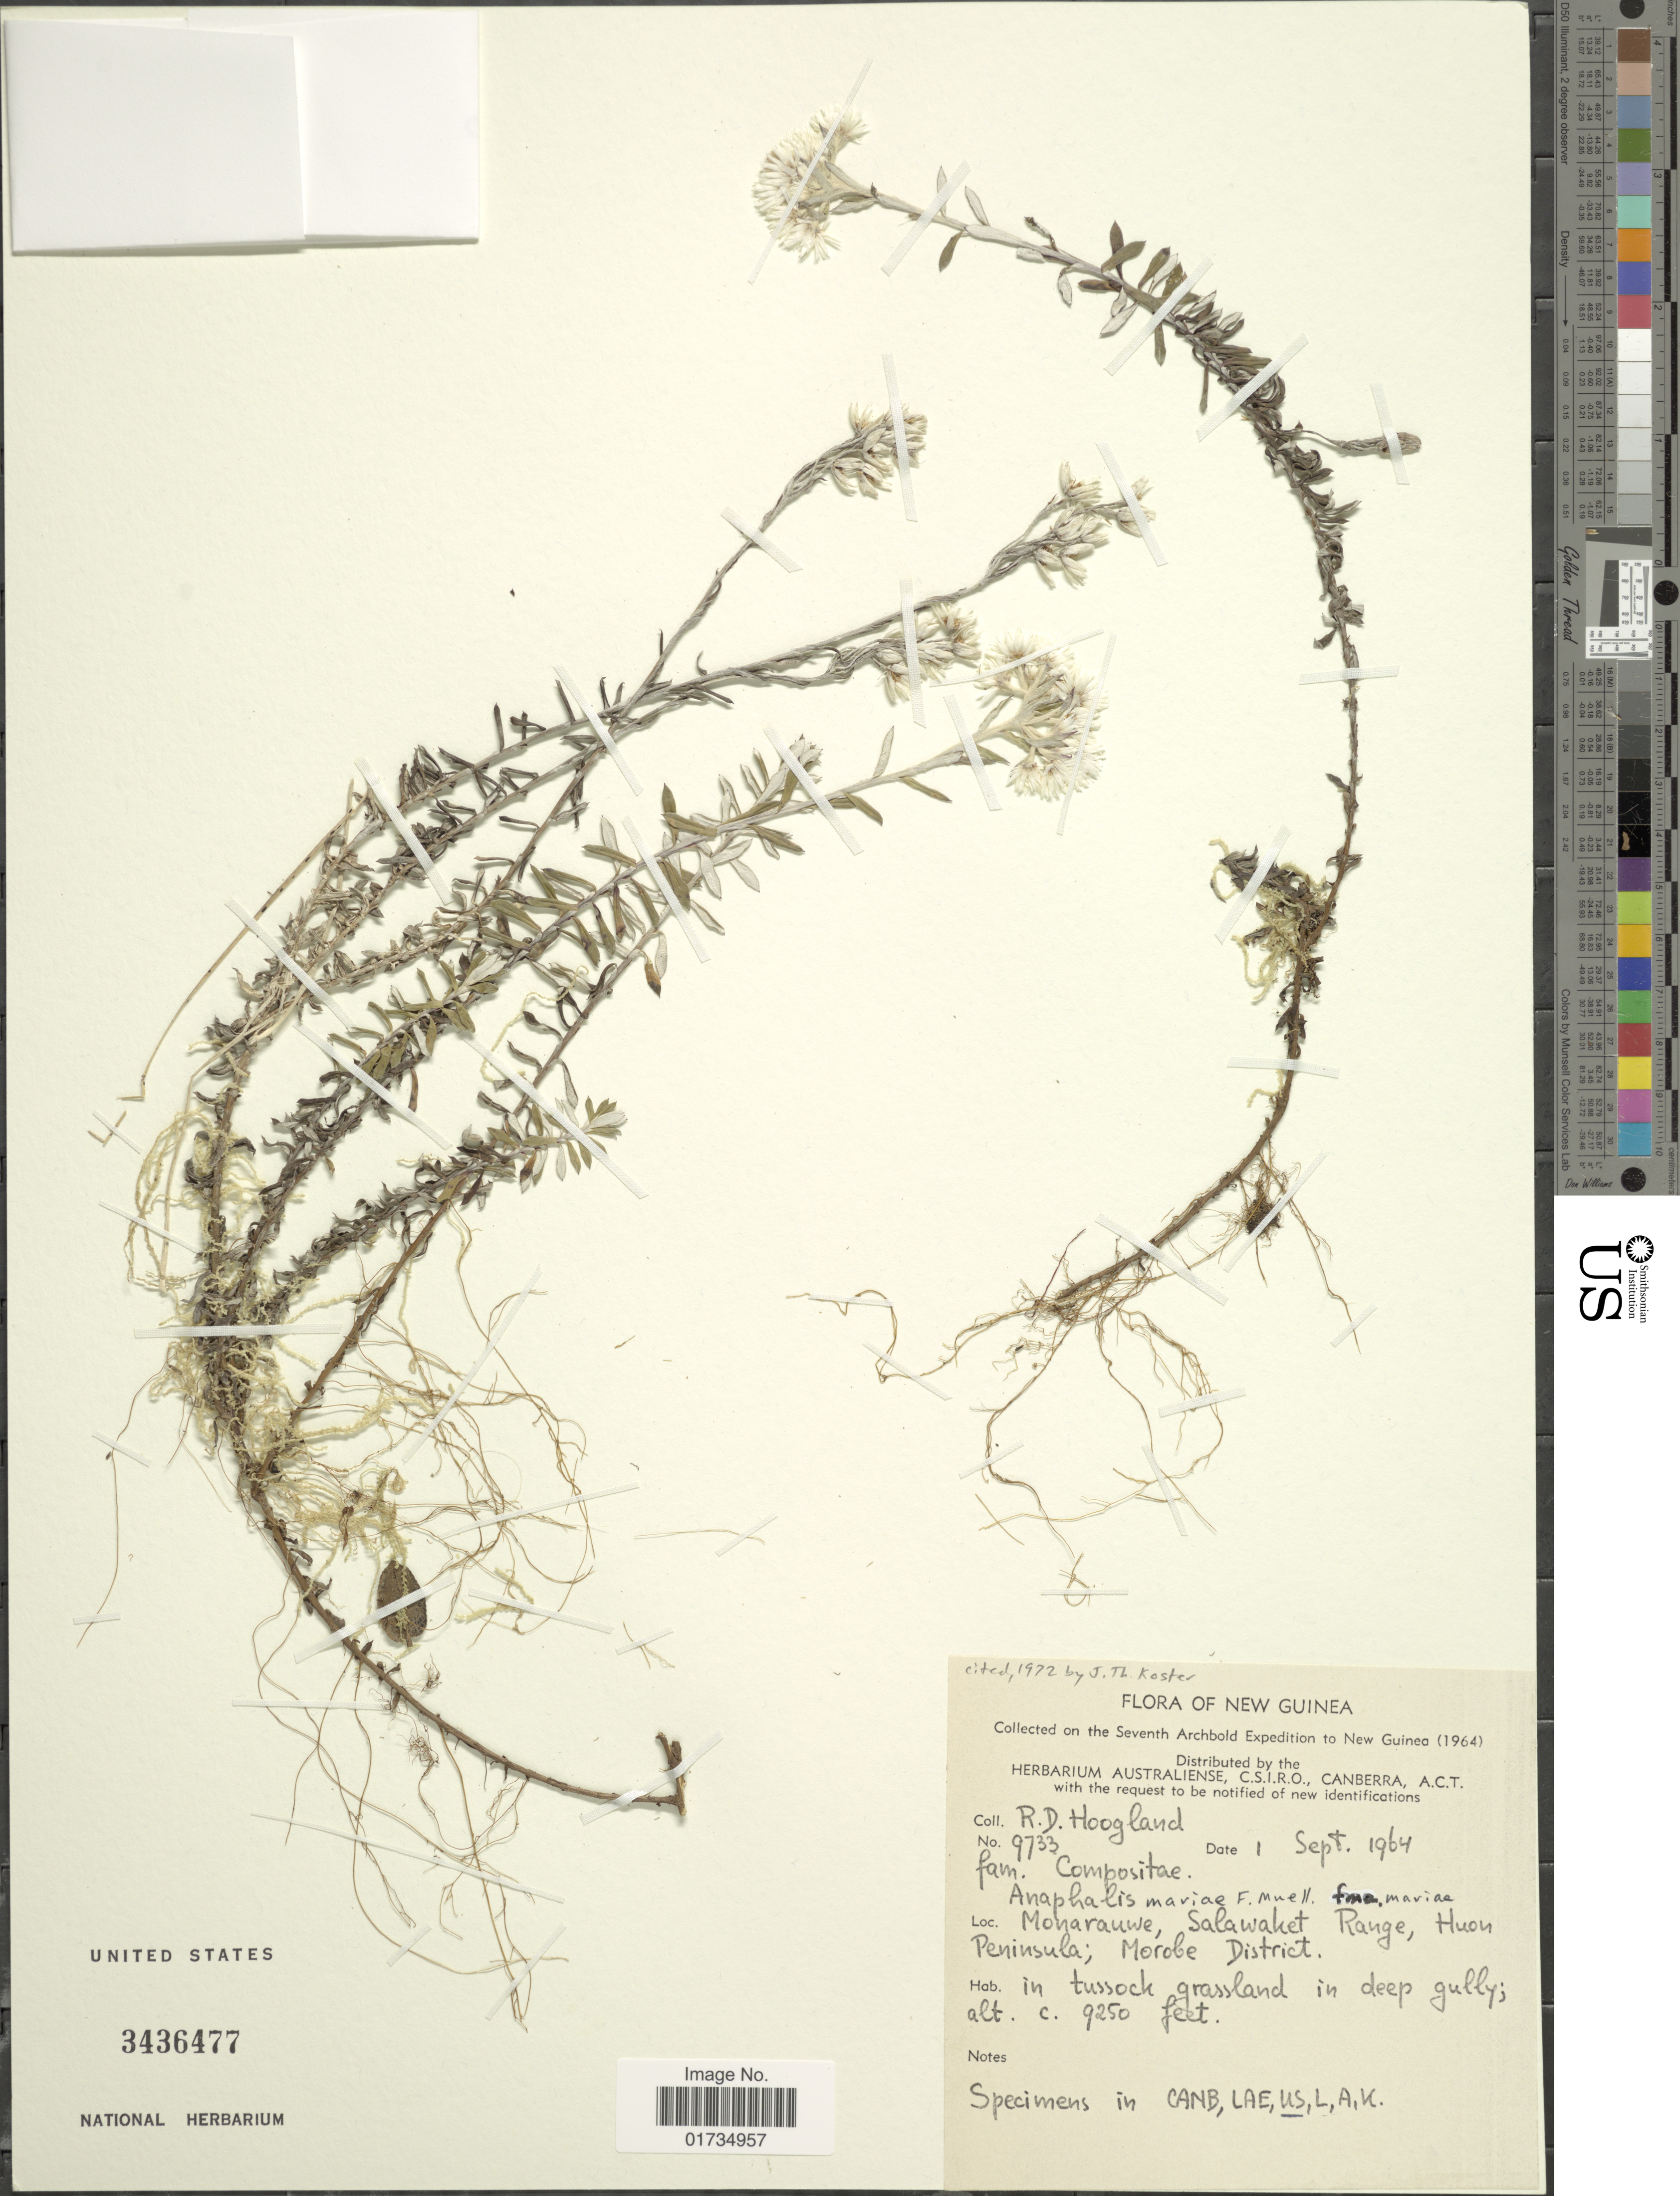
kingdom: Plantae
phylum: Tracheophyta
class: Magnoliopsida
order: Asterales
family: Asteraceae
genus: Anaphalis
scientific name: Anaphalis mariae f. mariae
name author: F. Muell.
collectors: R. D. Hoogland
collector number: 9733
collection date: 1964-09-01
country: Papua New Guinea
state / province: Morobe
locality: New Guinea. Monarauwe, Salawaket Range, Huon Peninsula; Morobe District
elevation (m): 2819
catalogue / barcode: US 3436477